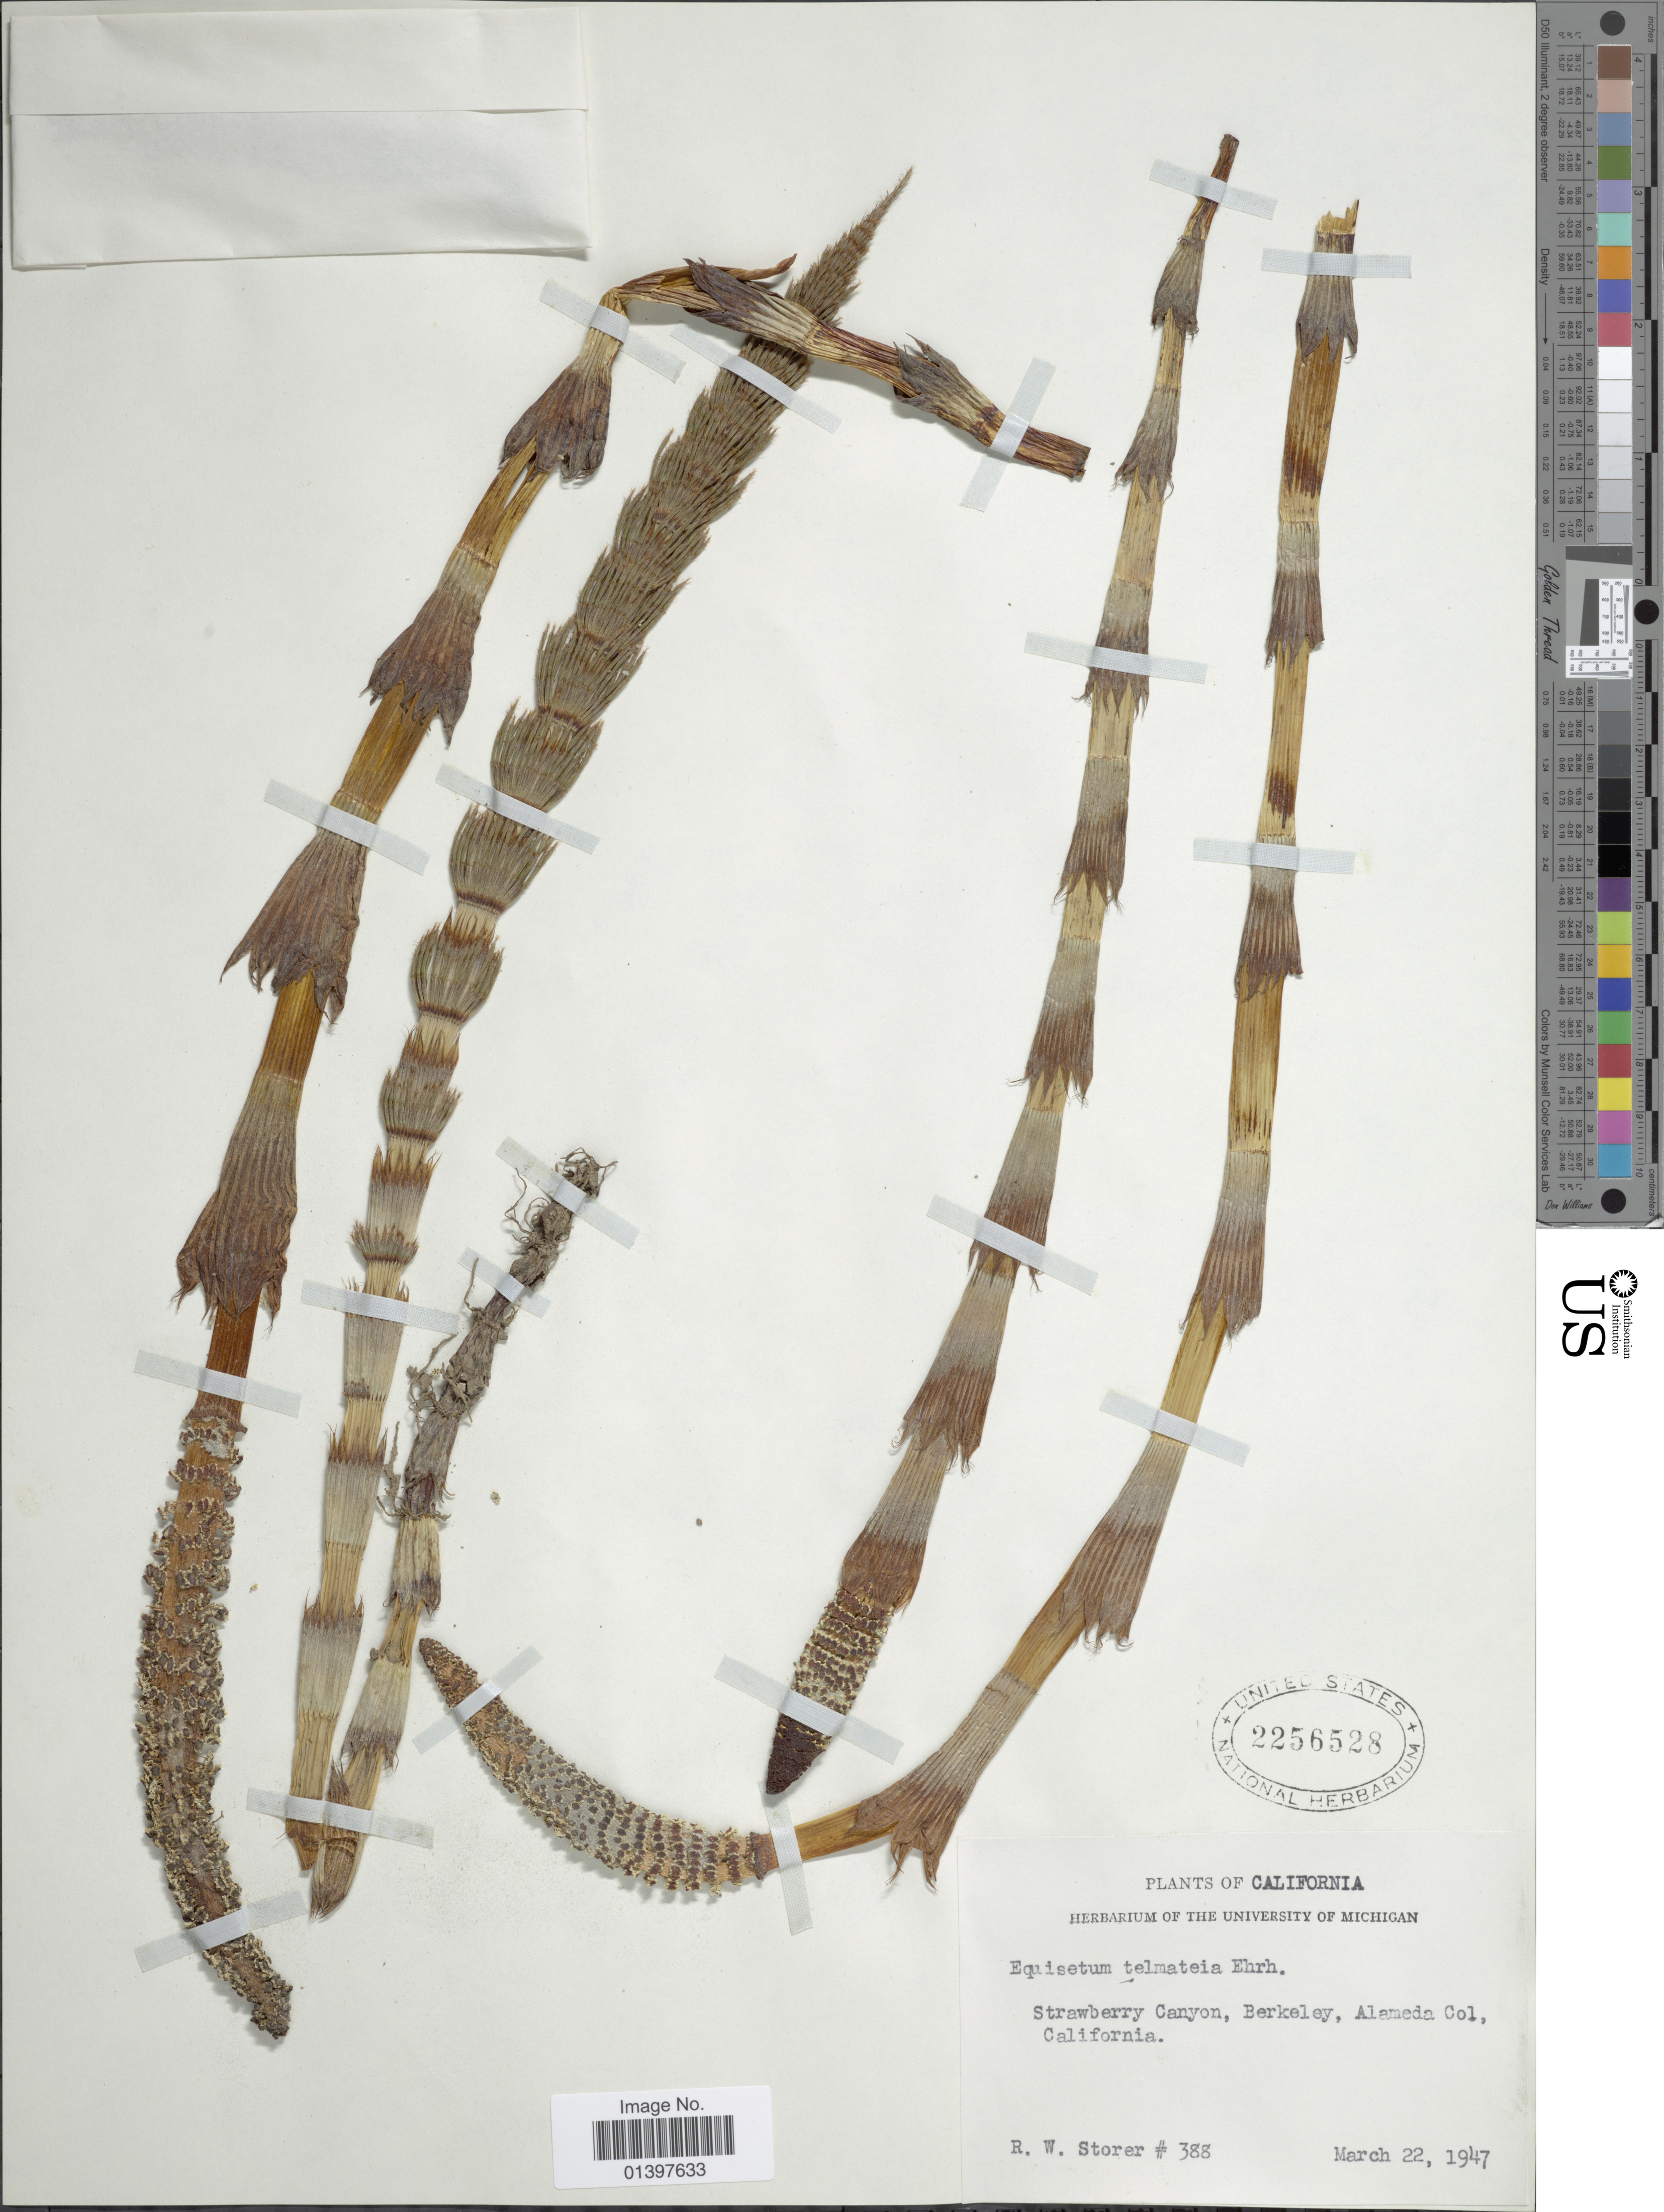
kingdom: Plantae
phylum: Tracheophyta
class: Polypodiopsida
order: Equisetales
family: Equisetaceae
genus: Equisetum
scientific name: Equisetum telmateia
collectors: R. Storer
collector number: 388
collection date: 1947-03-22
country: United States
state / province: California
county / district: Alameda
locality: Strawberry Canyon, Berkeley, Alameda Col.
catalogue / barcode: US 2256528